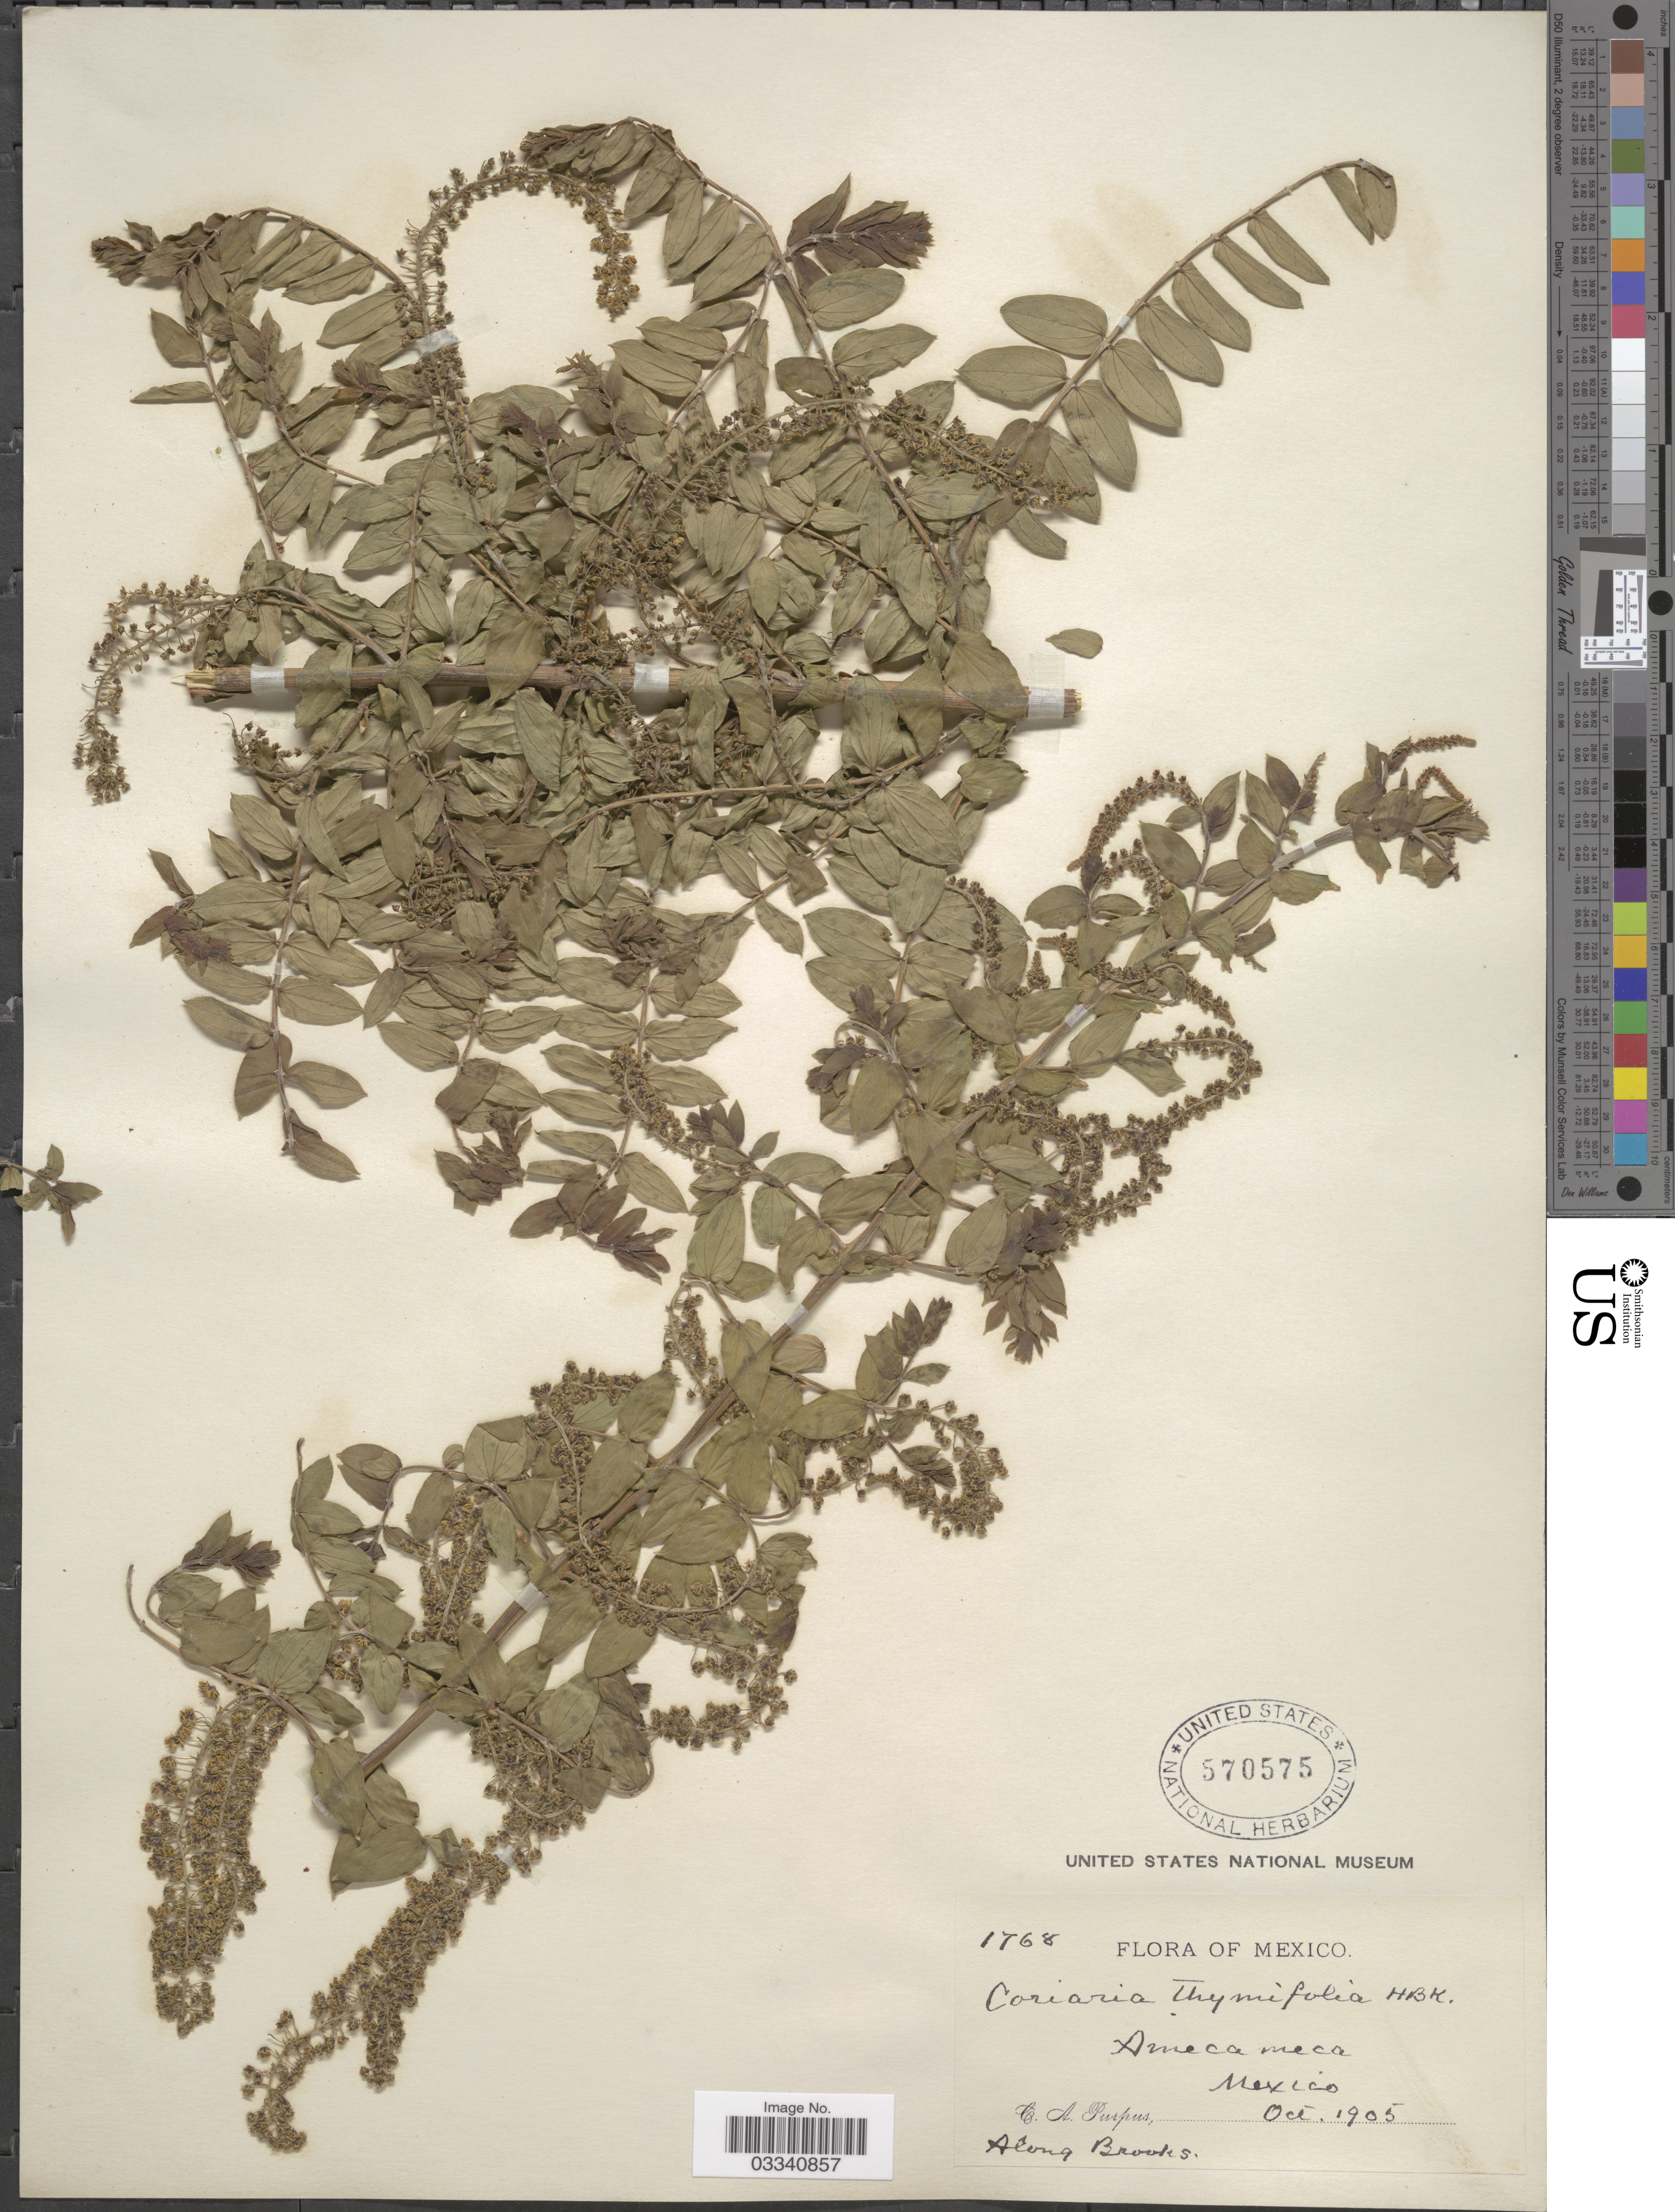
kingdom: Plantae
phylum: Tracheophyta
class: Magnoliopsida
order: Cucurbitales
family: Coriariaceae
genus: Coriaria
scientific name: Coriaria ruscifolia subsp. microphylla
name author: (Poir.) L.E. Skog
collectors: C. A. Purpus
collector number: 1768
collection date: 1905-10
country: Mexico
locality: Amecameca, Along Brook S.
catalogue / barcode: US 570575